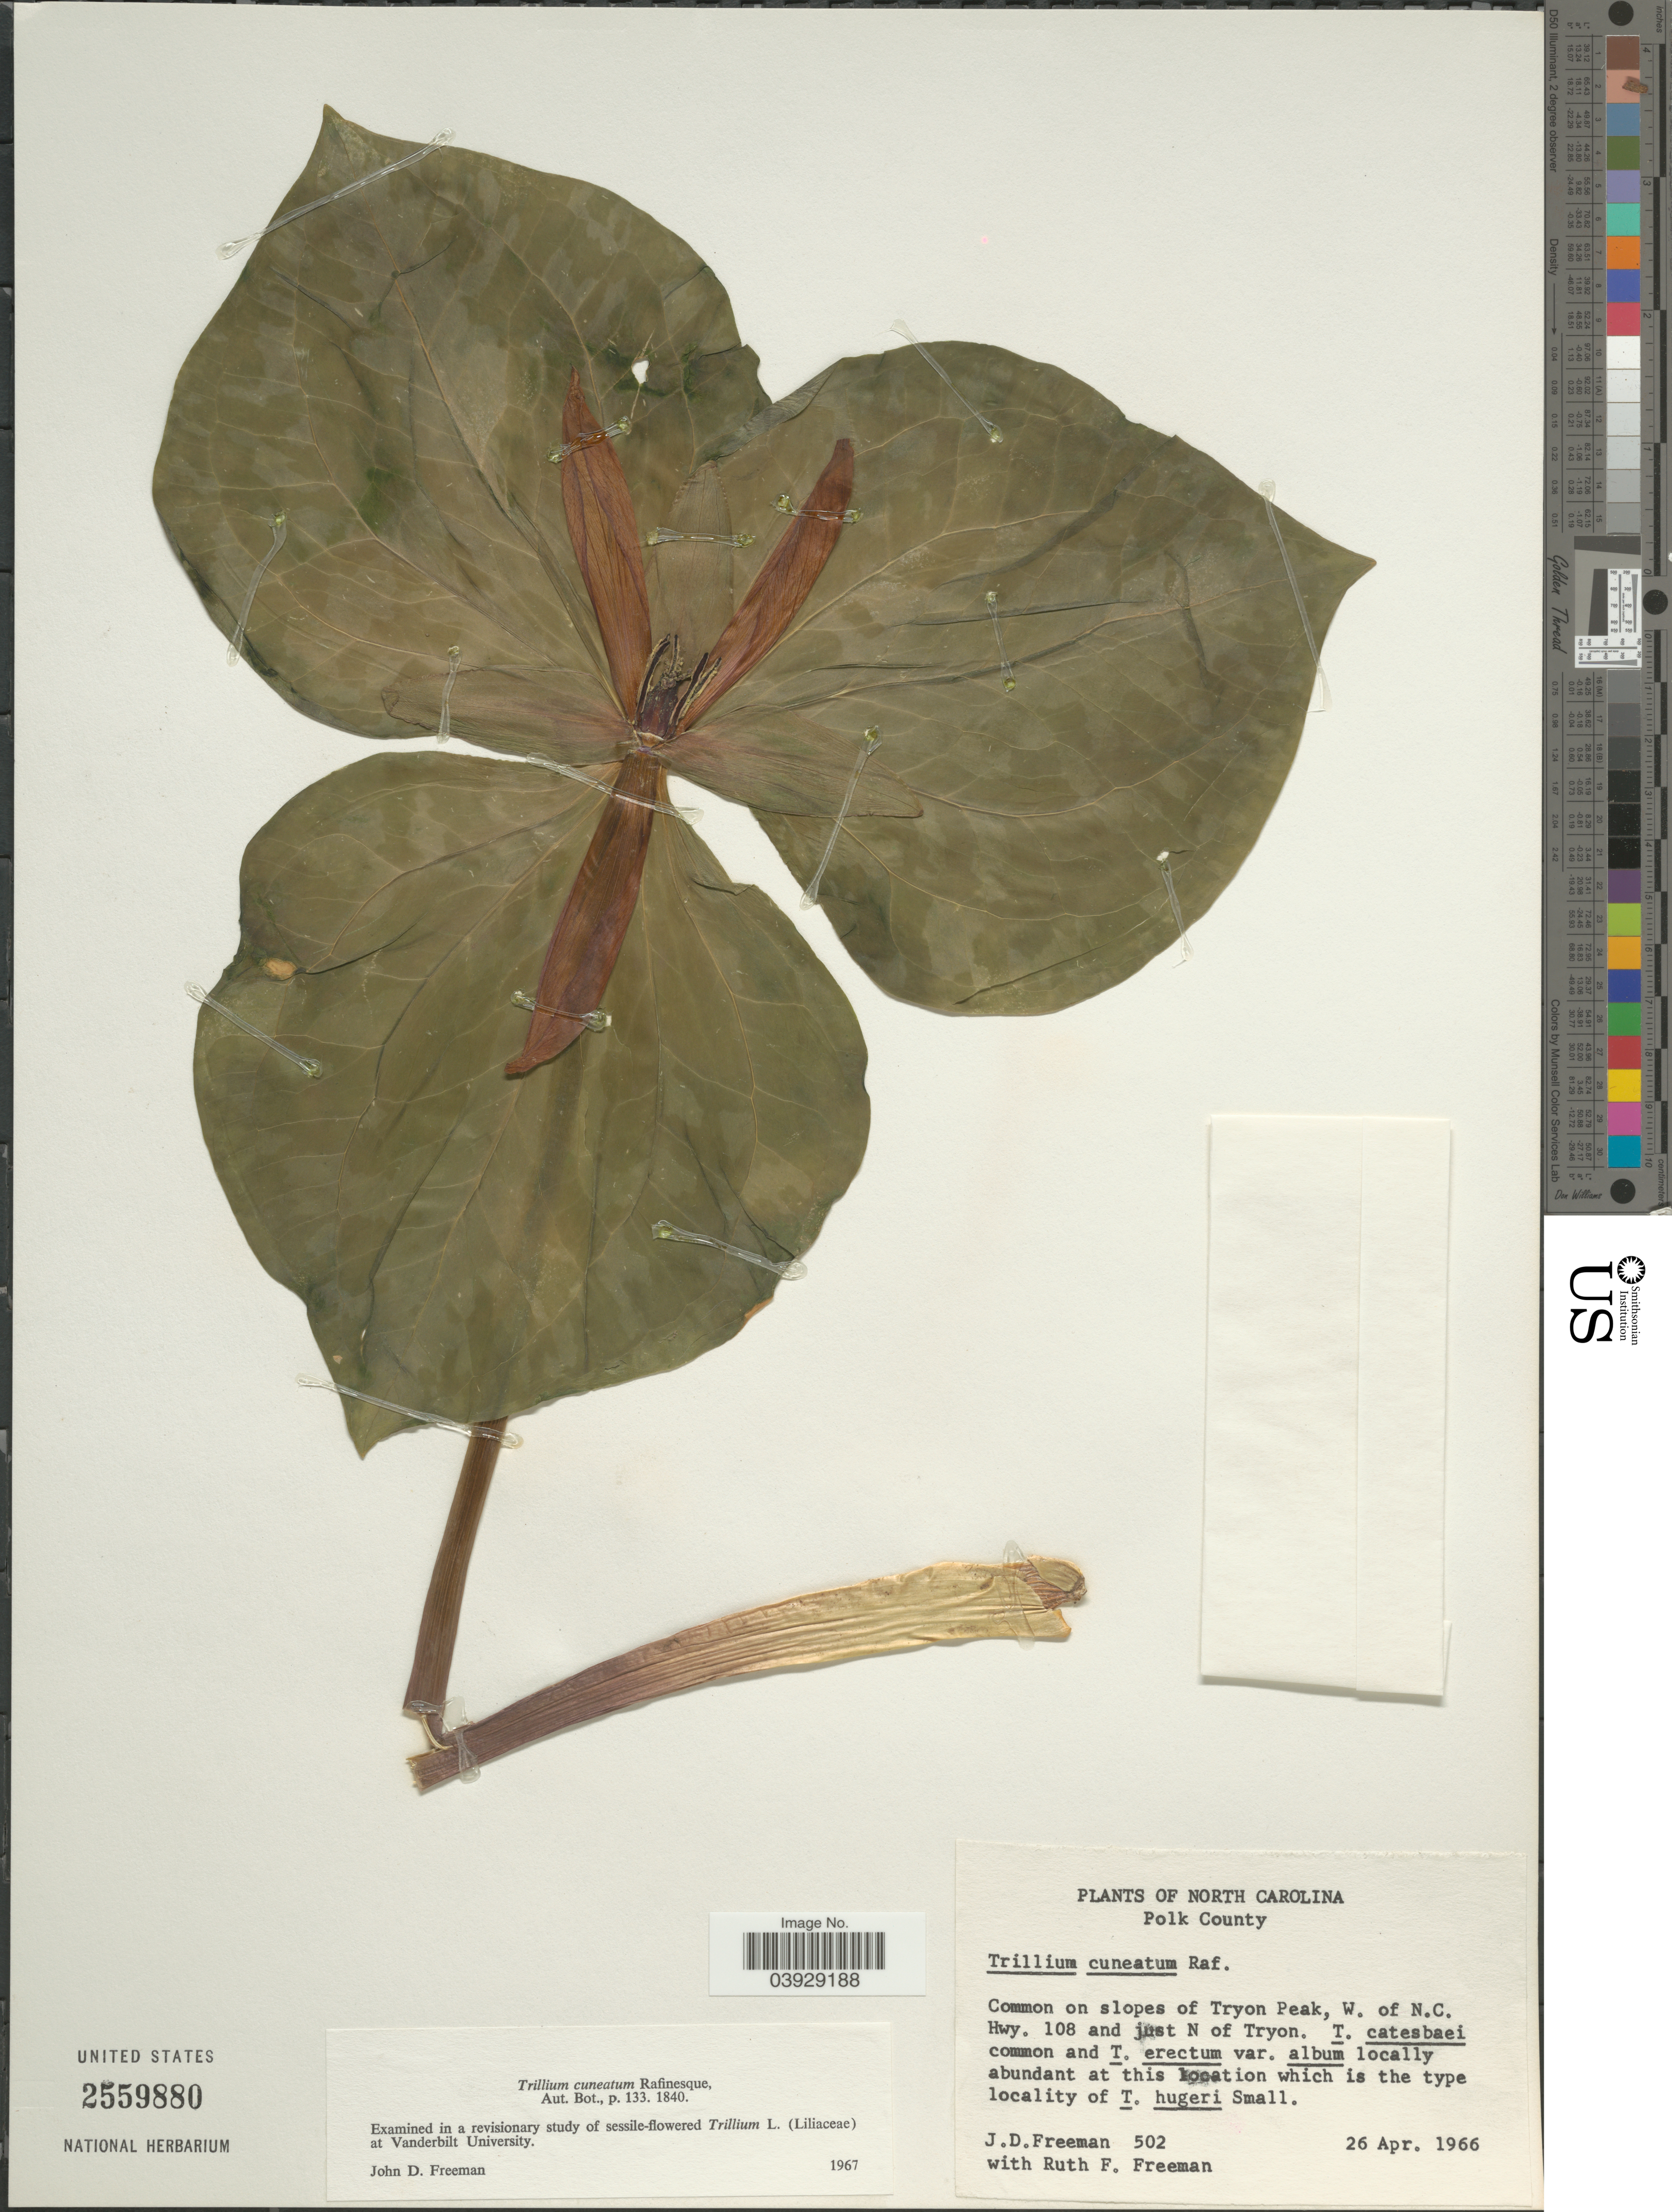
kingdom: Plantae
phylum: Tracheophyta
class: Liliopsida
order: Liliales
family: Melanthiaceae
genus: Trillium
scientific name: Trillium cuneatum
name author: Raf.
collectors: J. Freeman & R. Freeman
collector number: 502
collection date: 1966-04-26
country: United States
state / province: North Carolina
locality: Polk County. On slopes of Tryon Peak, W. of N. C. Hwy. 108 and just N of Tryon.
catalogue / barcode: US 2559880